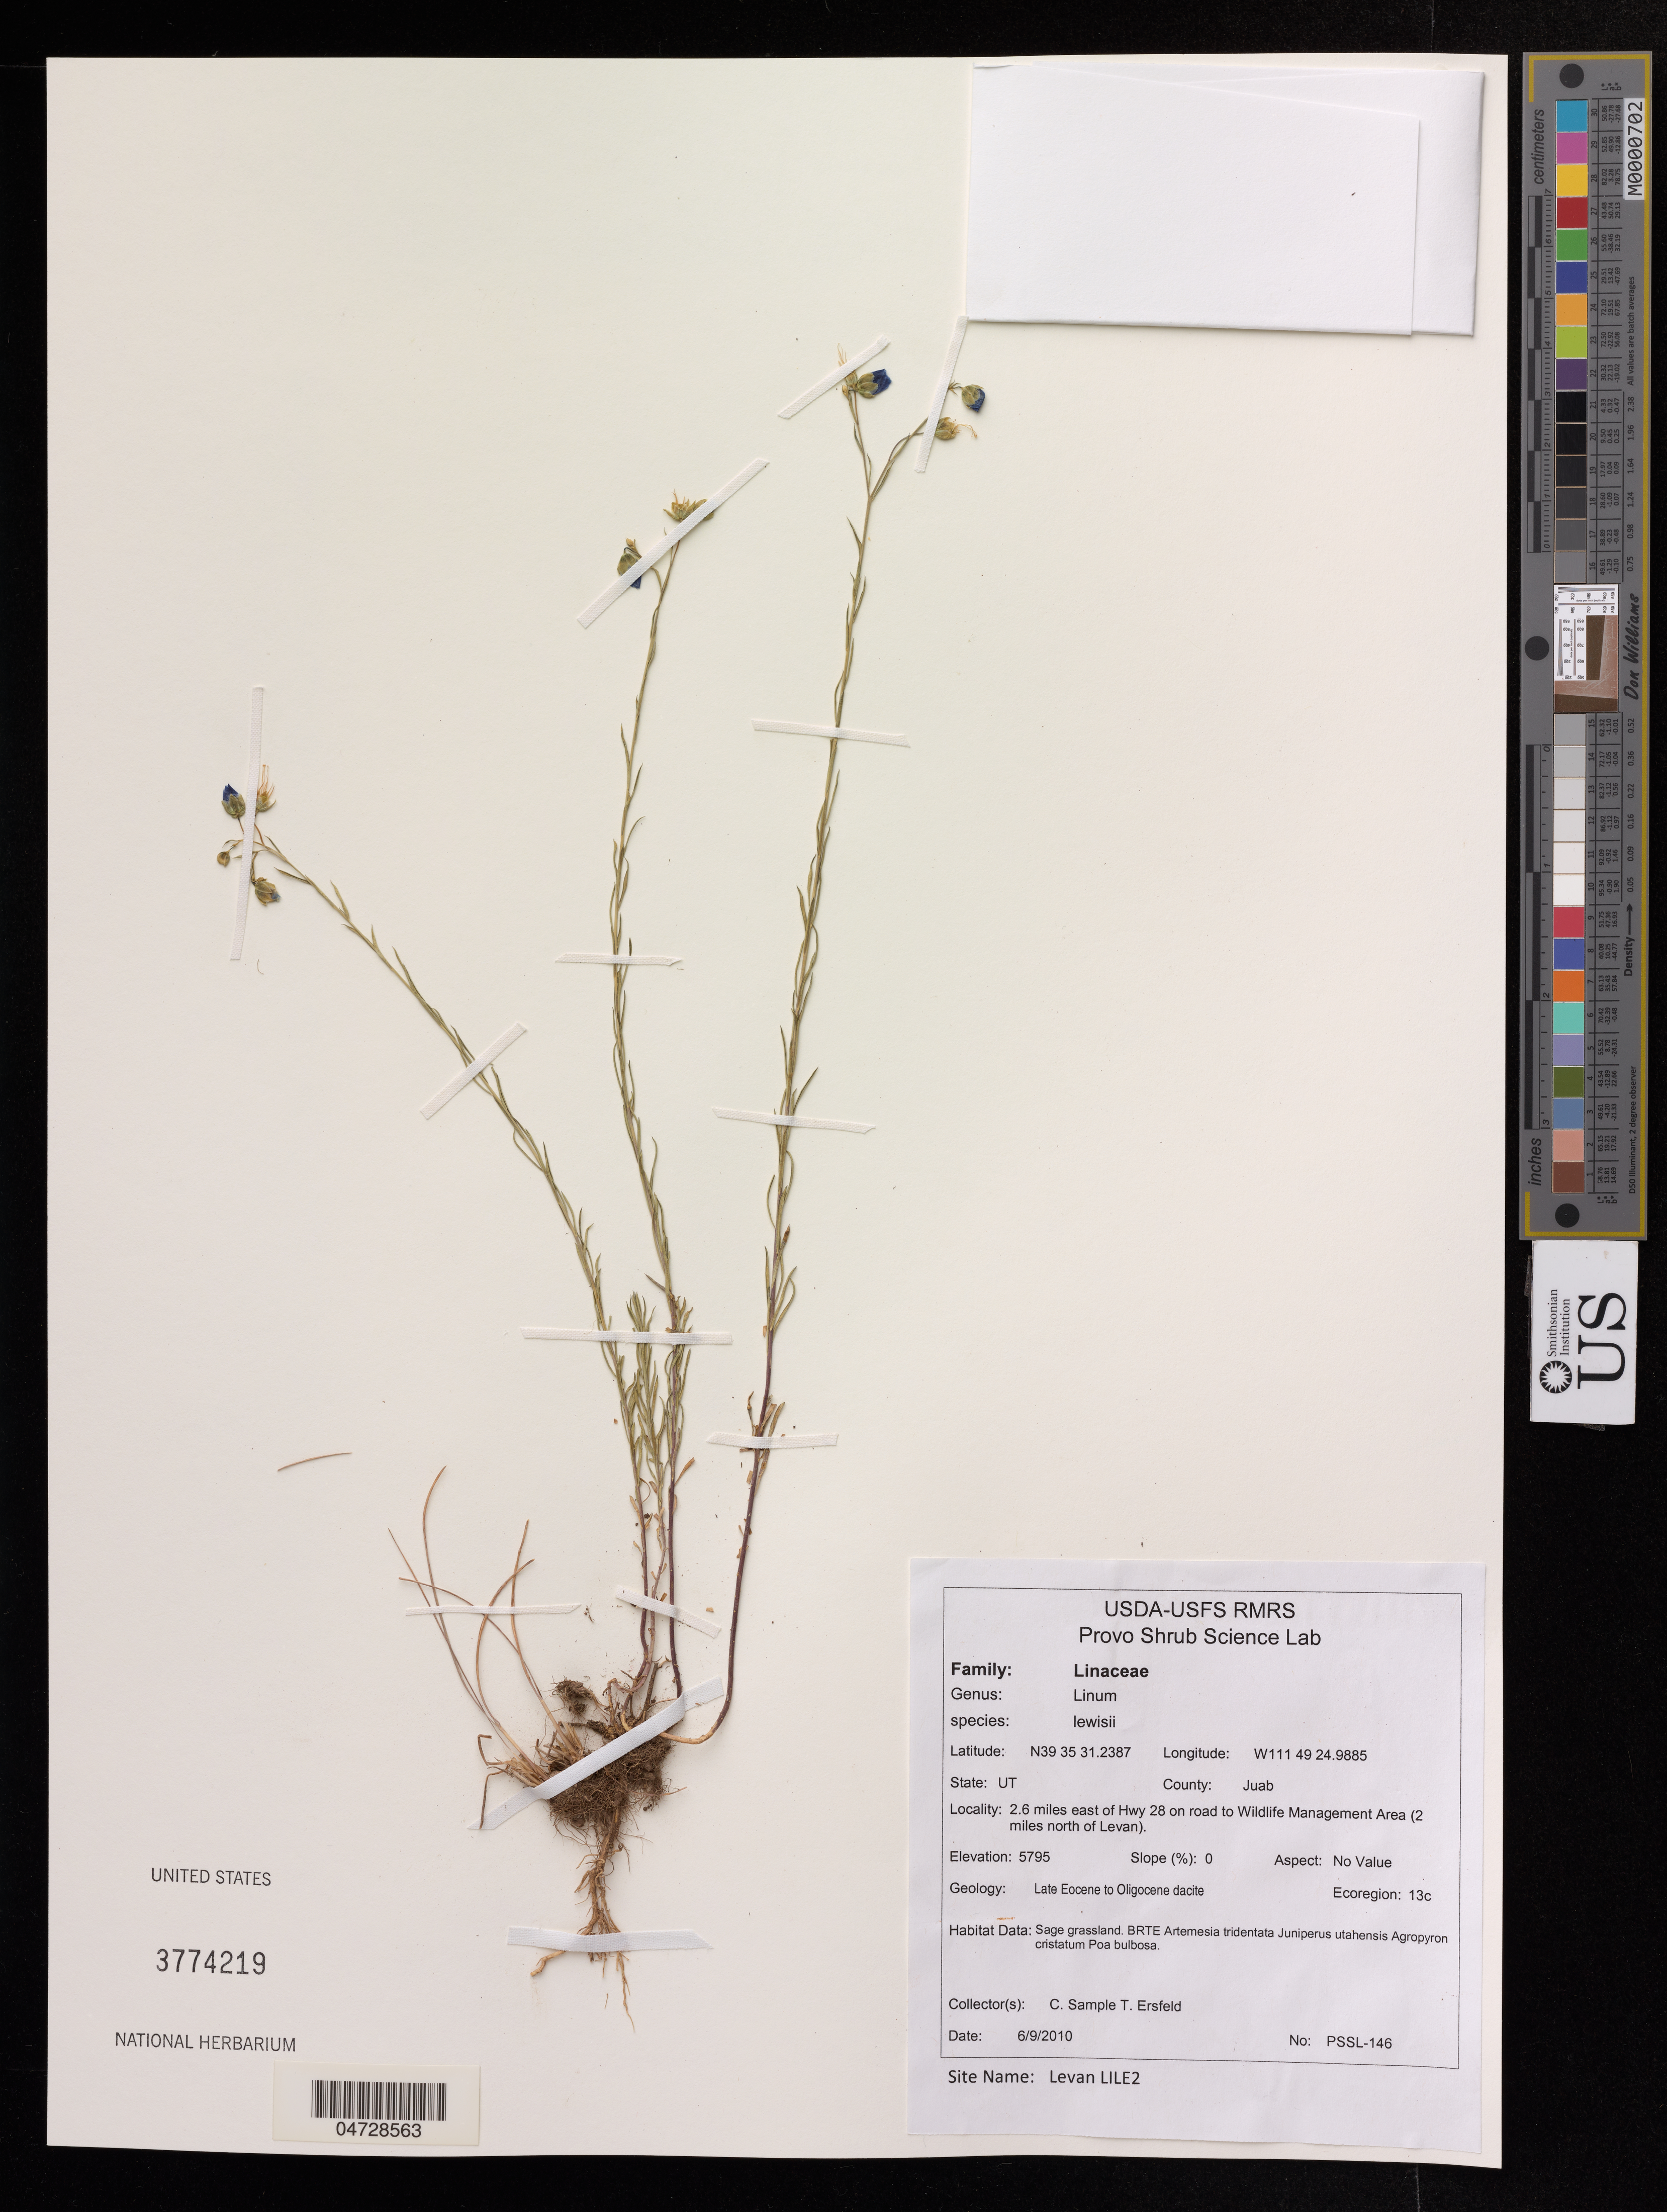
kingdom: Plantae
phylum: Tracheophyta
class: Magnoliopsida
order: Malpighiales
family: Linaceae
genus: Linum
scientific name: Linum lewisii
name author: Pursh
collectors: C. Sample & T. Ersfeld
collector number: PSSL-146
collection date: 2010-06-09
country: United States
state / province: Utah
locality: Juab, 2.6 miles east of Hwy 28 on road to Wildlife Management Area (2 miles north of Levan).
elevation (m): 1766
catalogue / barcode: US 3774219